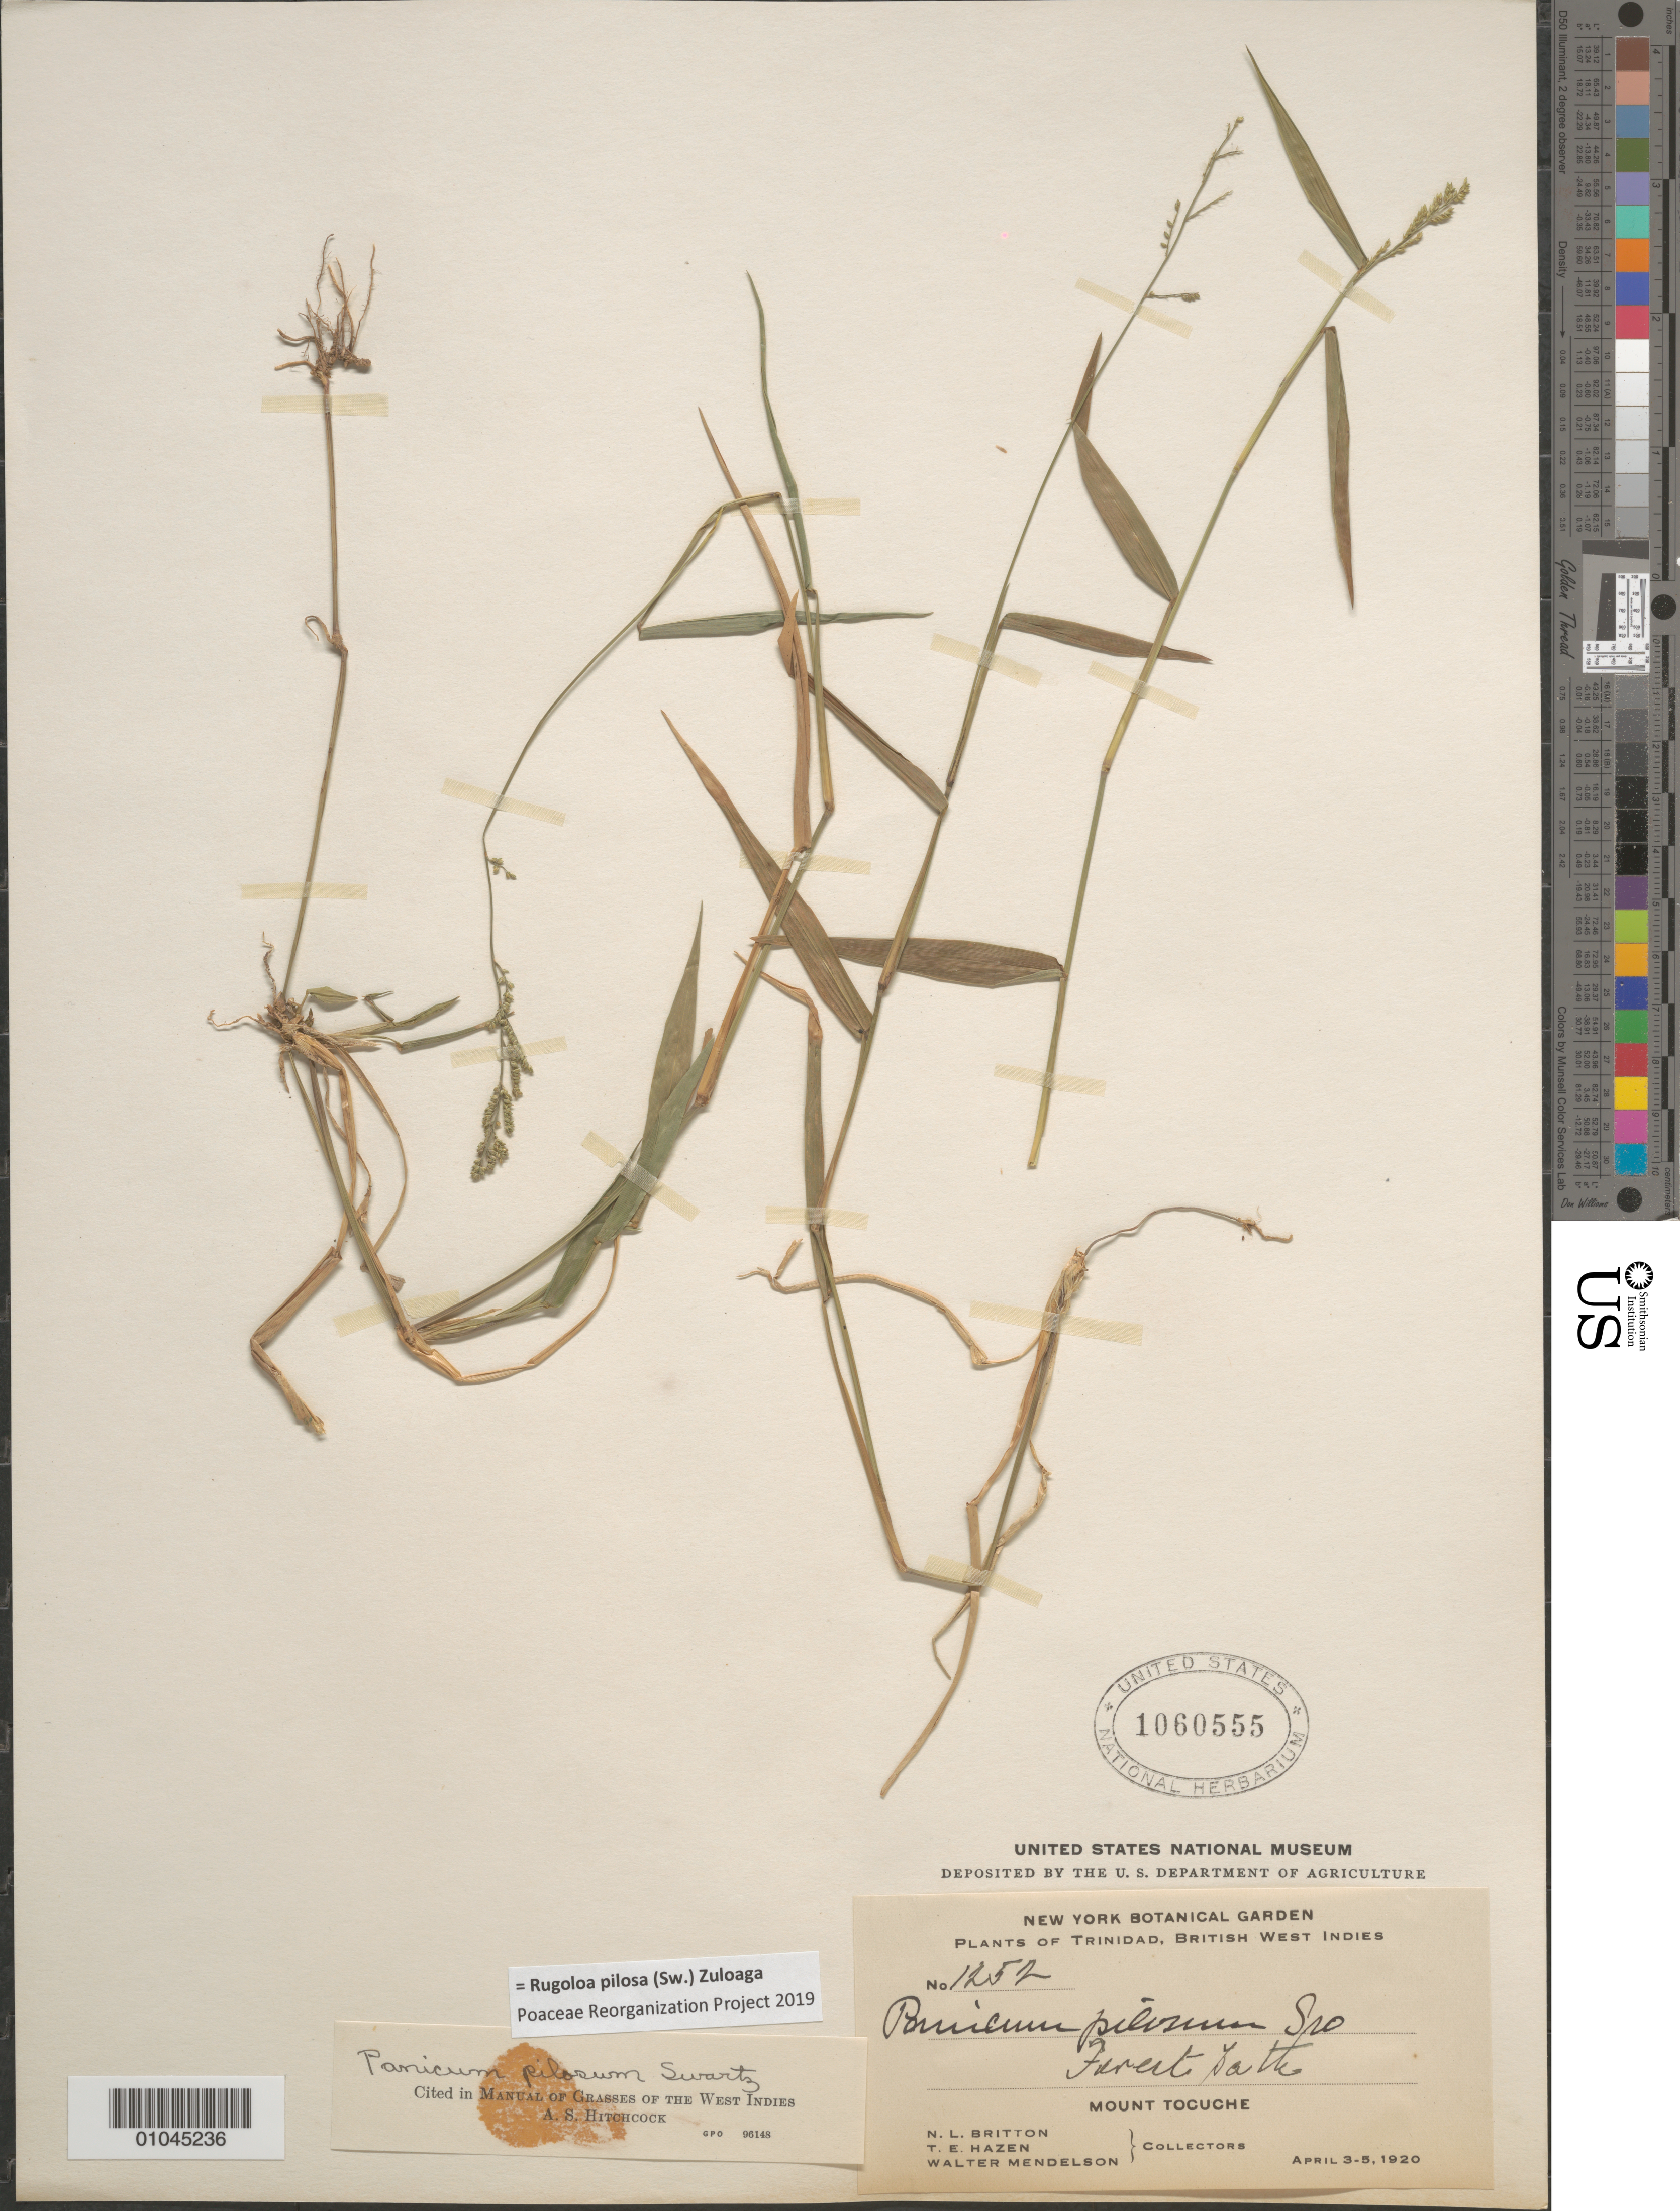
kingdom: Plantae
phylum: Tracheophyta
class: Liliopsida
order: Poales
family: Poaceae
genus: Panicum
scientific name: Panicum pilosum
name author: Sw.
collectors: N. Britton, T. E. Hazen & W. Mendelson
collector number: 1252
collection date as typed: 03 Apr 1920 to 05 Apr 1920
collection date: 1920-04-03/1920-04-05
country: Trinidad and Tobago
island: Trinidad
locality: Mount Tocuche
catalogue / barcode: US 1060555